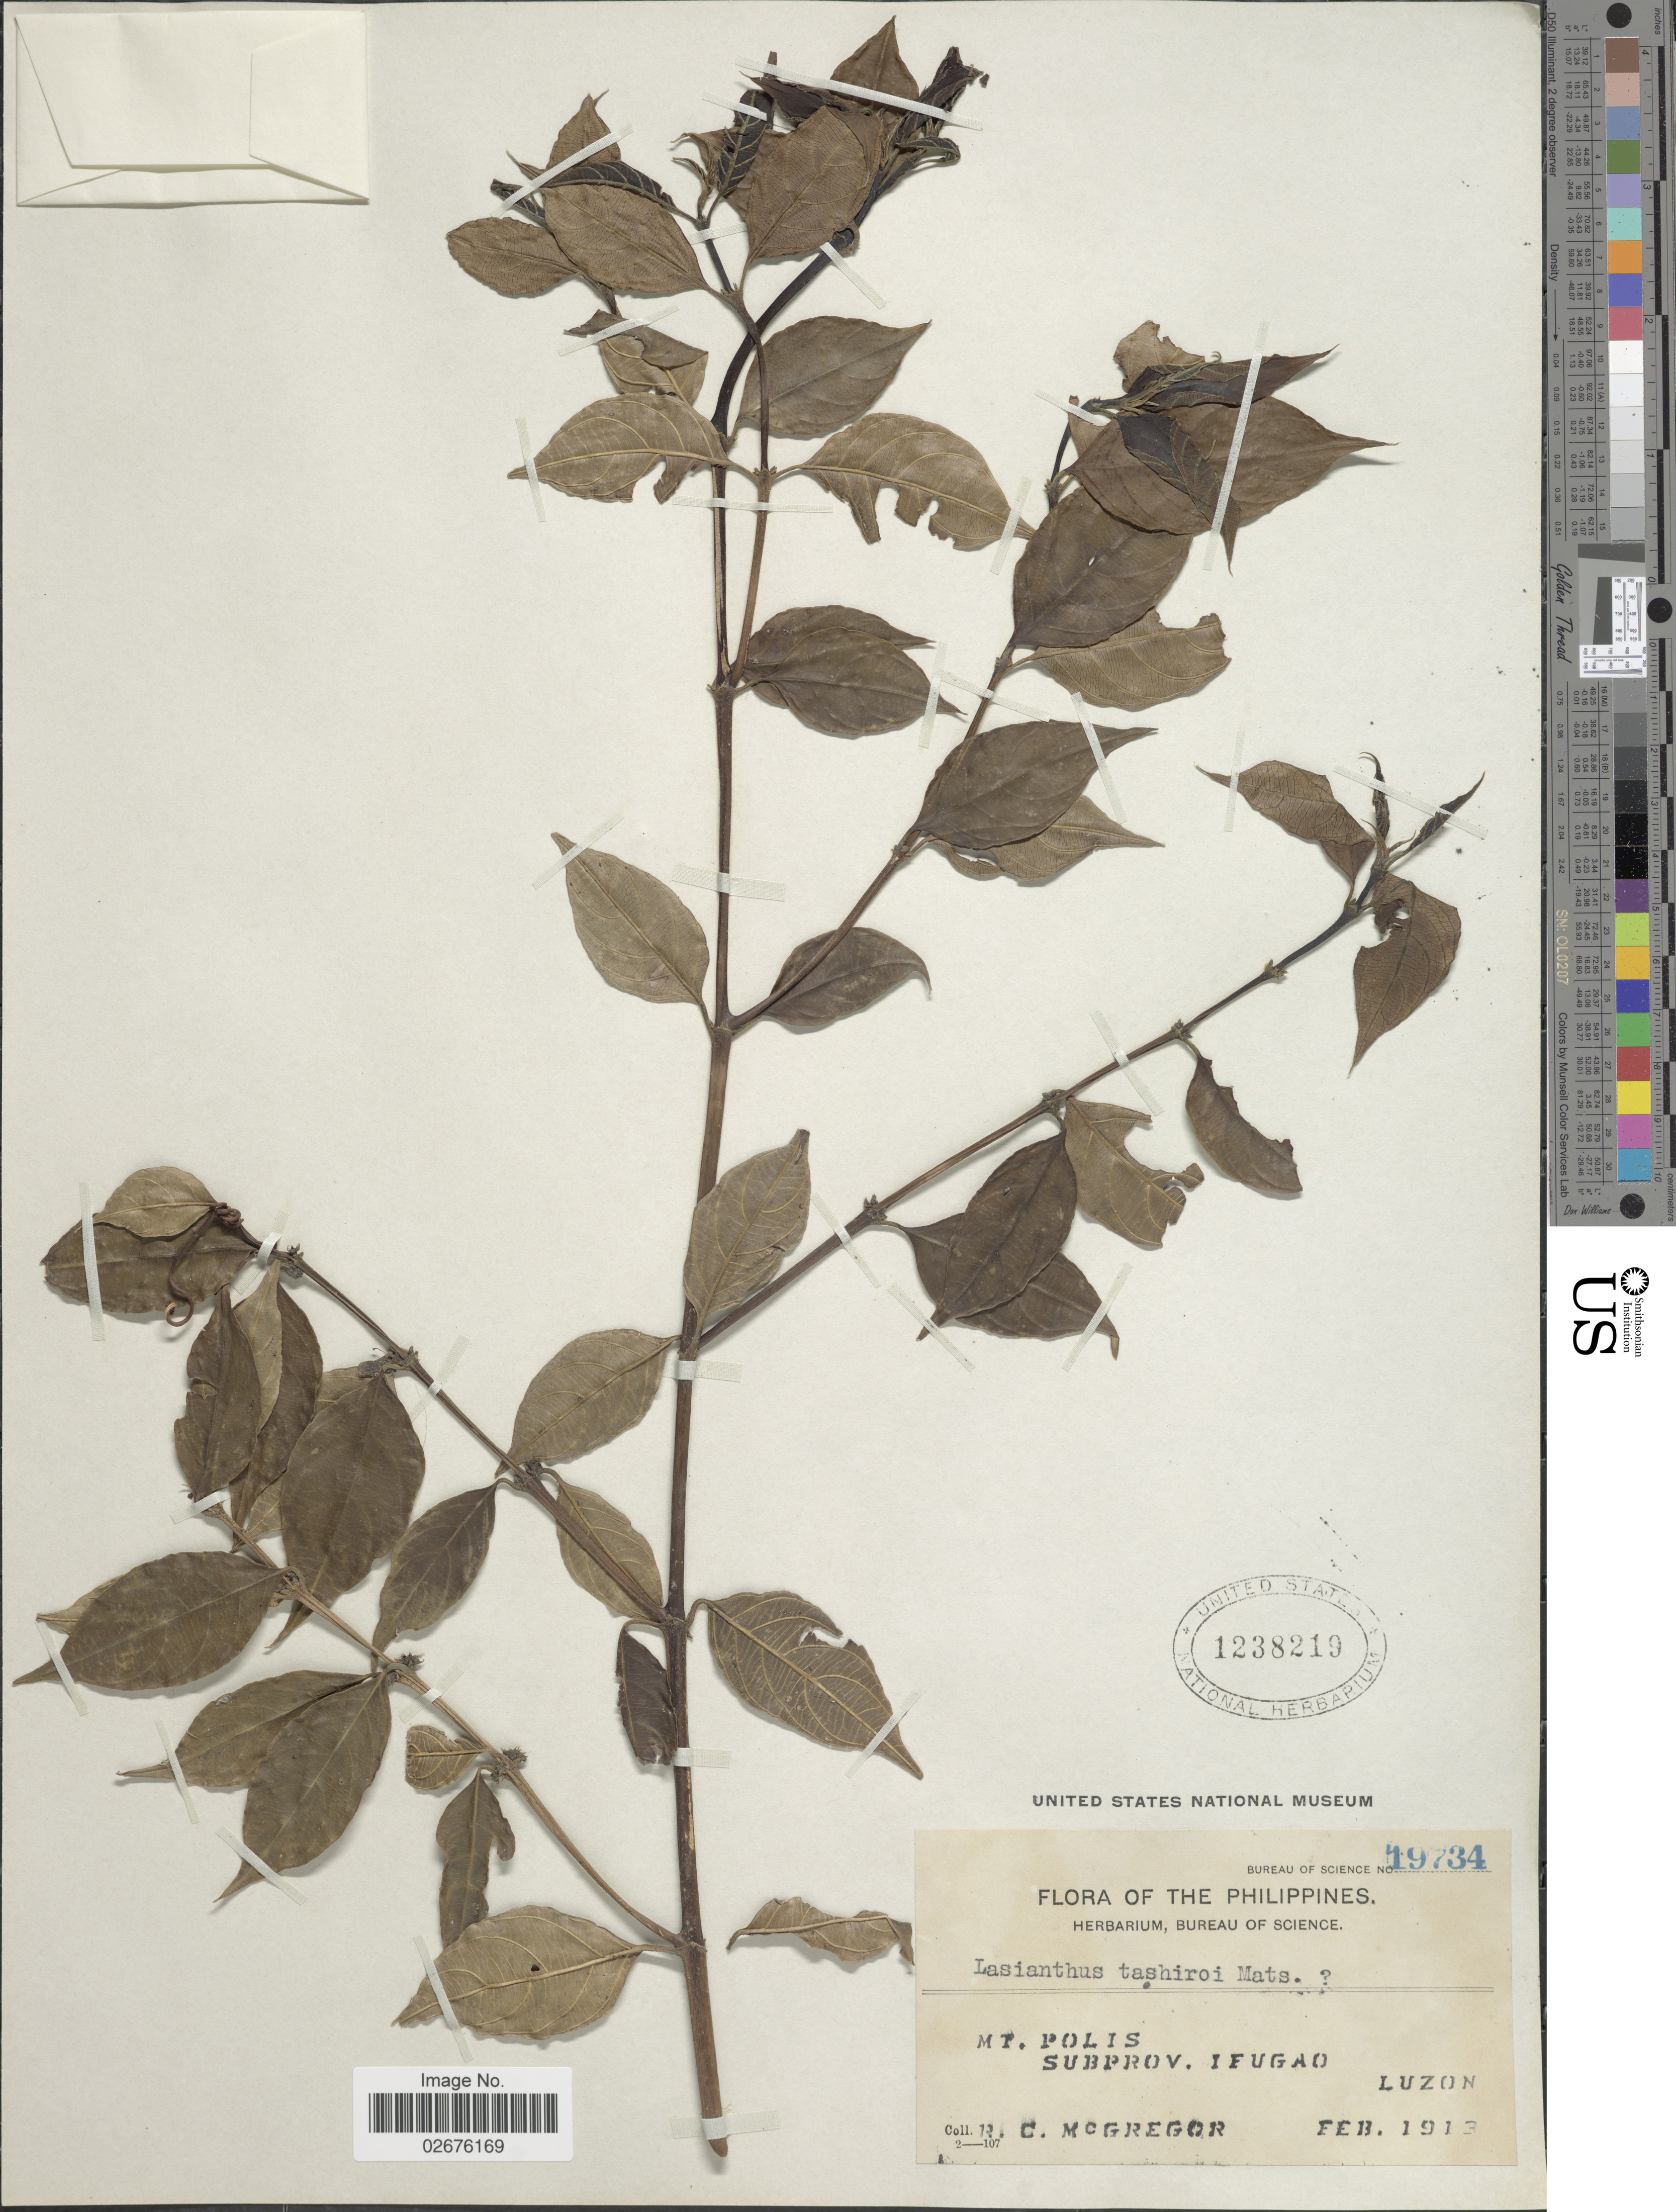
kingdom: Plantae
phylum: Tracheophyta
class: Magnoliopsida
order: Gentianales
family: Rubiaceae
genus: Lasianthus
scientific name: Lasianthus fordii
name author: Hance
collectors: C. McGregor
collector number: Bureau of Science 19734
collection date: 1913-02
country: Philippines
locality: Mt. Polis, Subprov. Ifugao, Luzon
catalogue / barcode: US 1238219